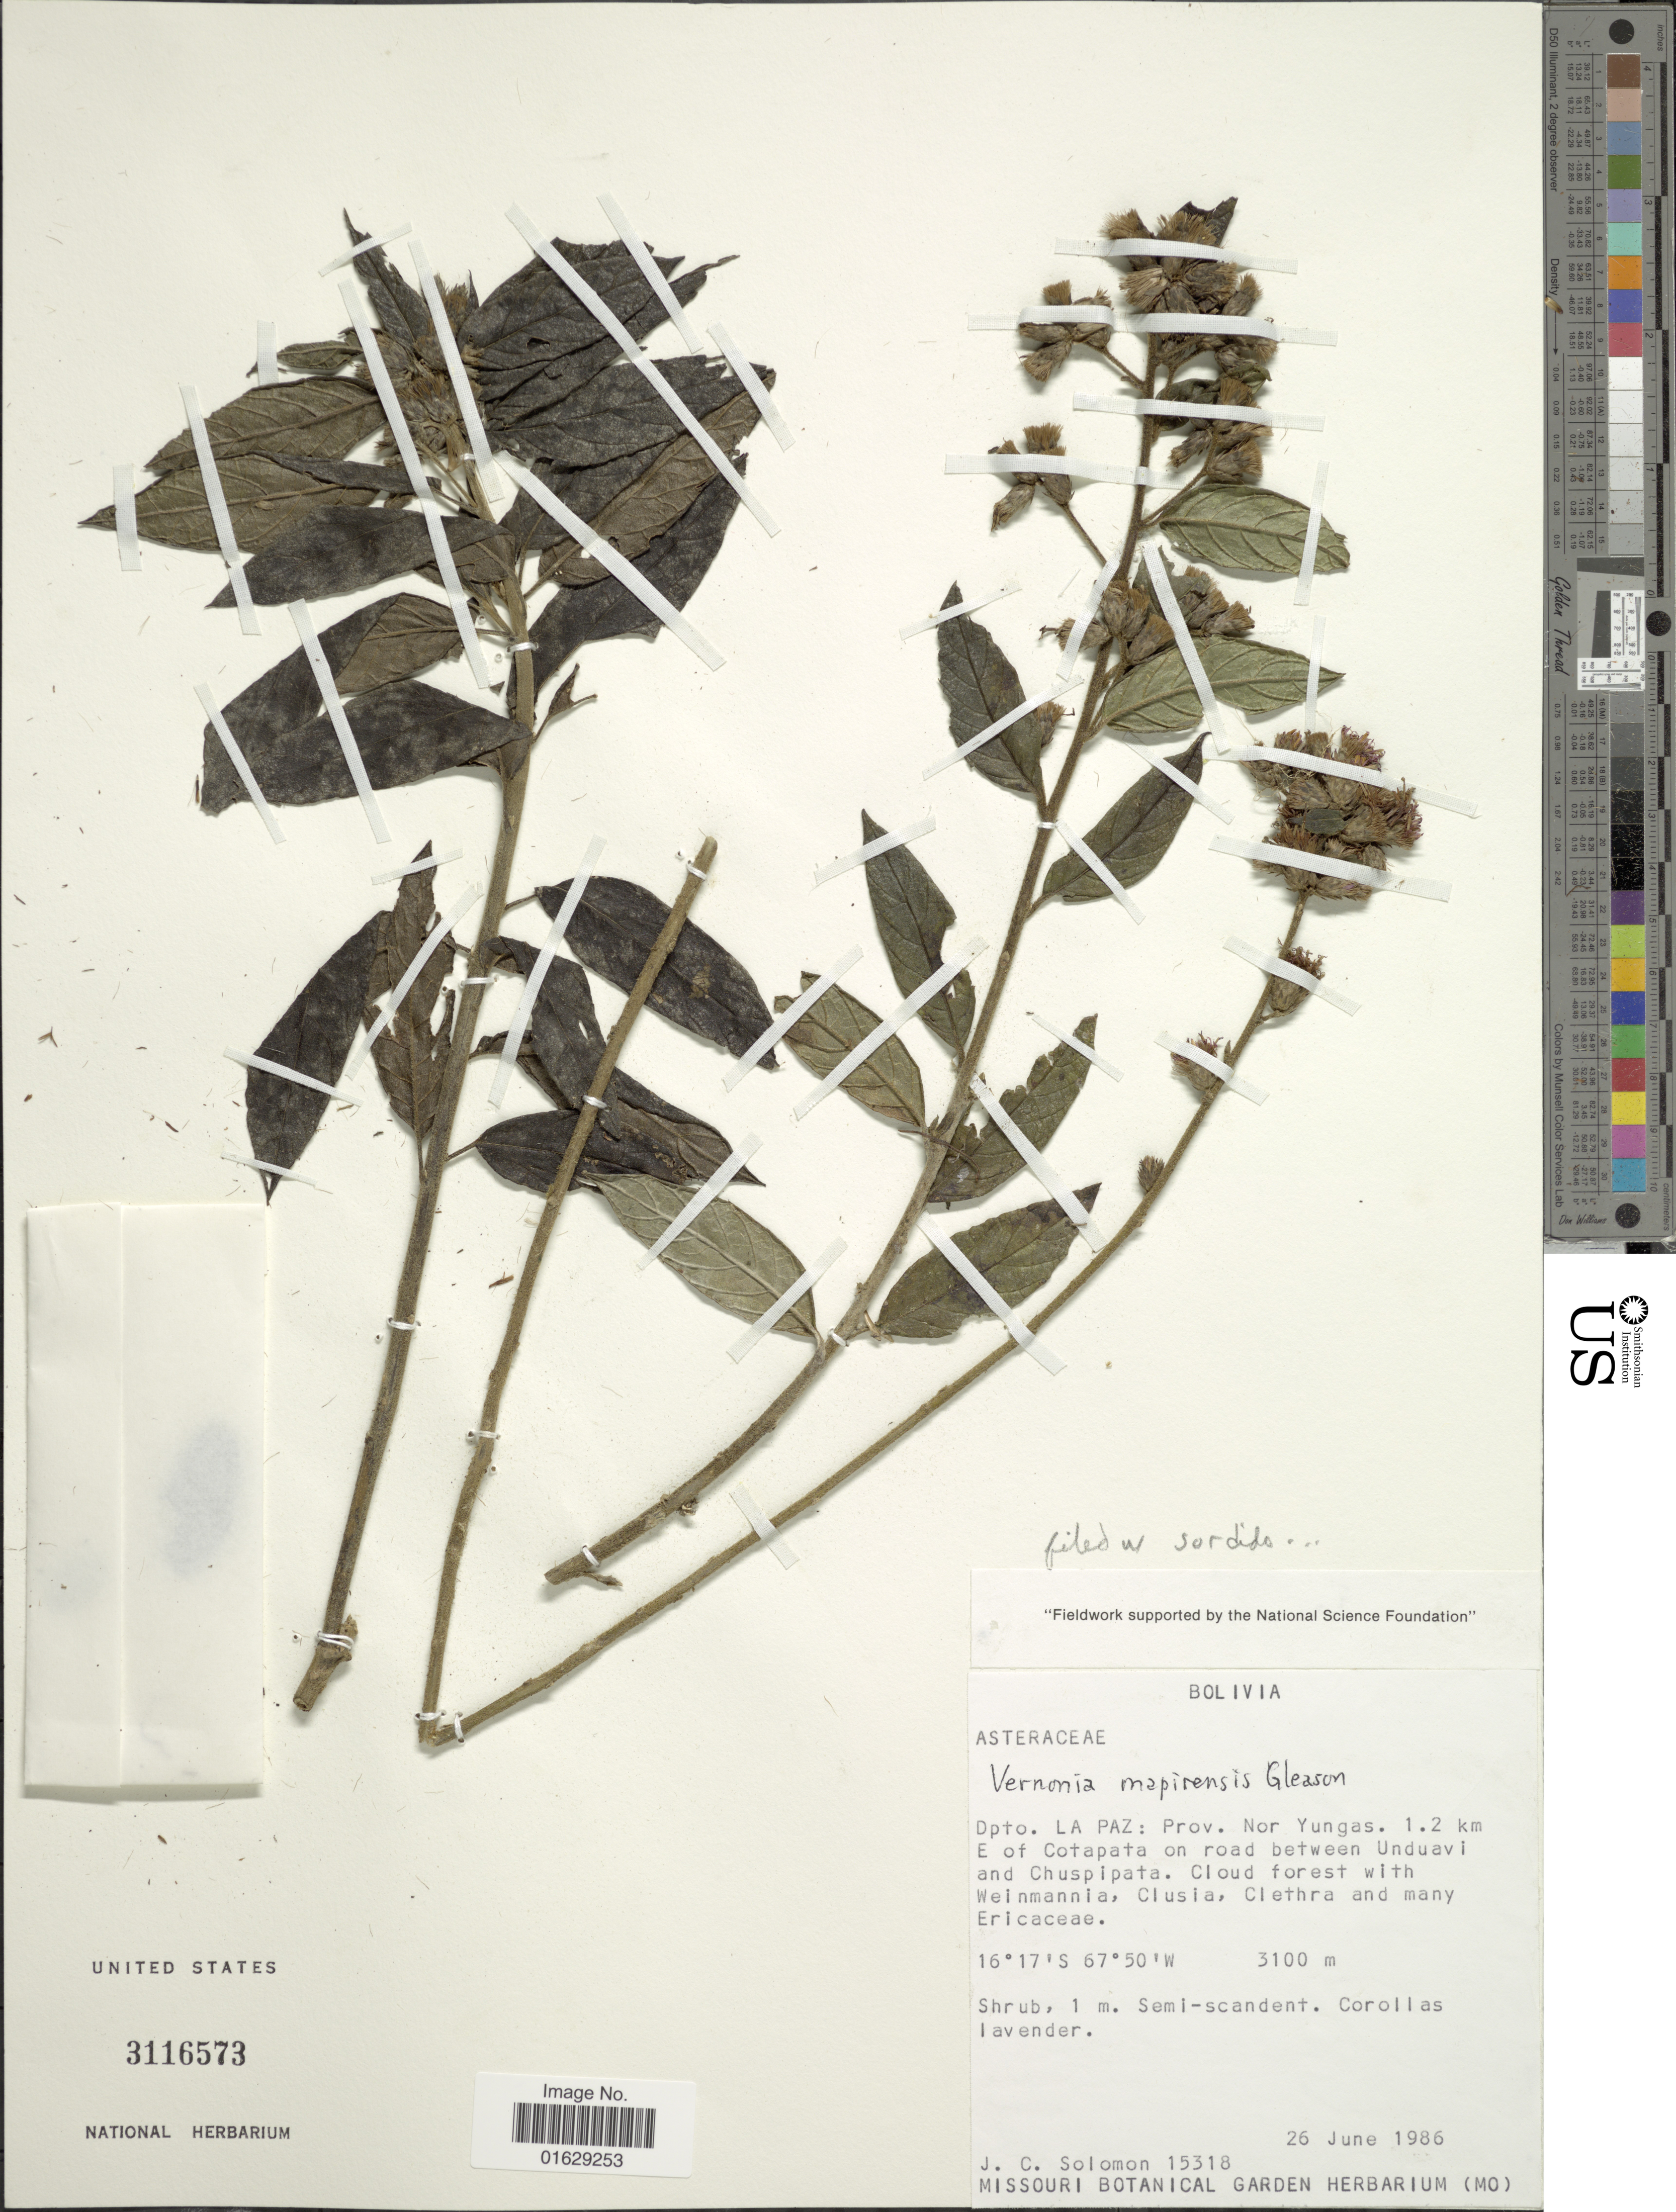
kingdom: Plantae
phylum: Tracheophyta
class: Magnoliopsida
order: Asterales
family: Asteraceae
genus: Lepidaploa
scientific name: Lepidaploa sordidopapposa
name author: (Hieron.) H. Rob.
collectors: J. C. Solomon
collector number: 15318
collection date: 1986-06-26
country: Bolivia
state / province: La Paz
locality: Dpto. La Paz: Prov. Nor Yungas, 1.2 km e of Cotapata on road between Unduavi and Chuspipata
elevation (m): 3100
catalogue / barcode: US 3116573